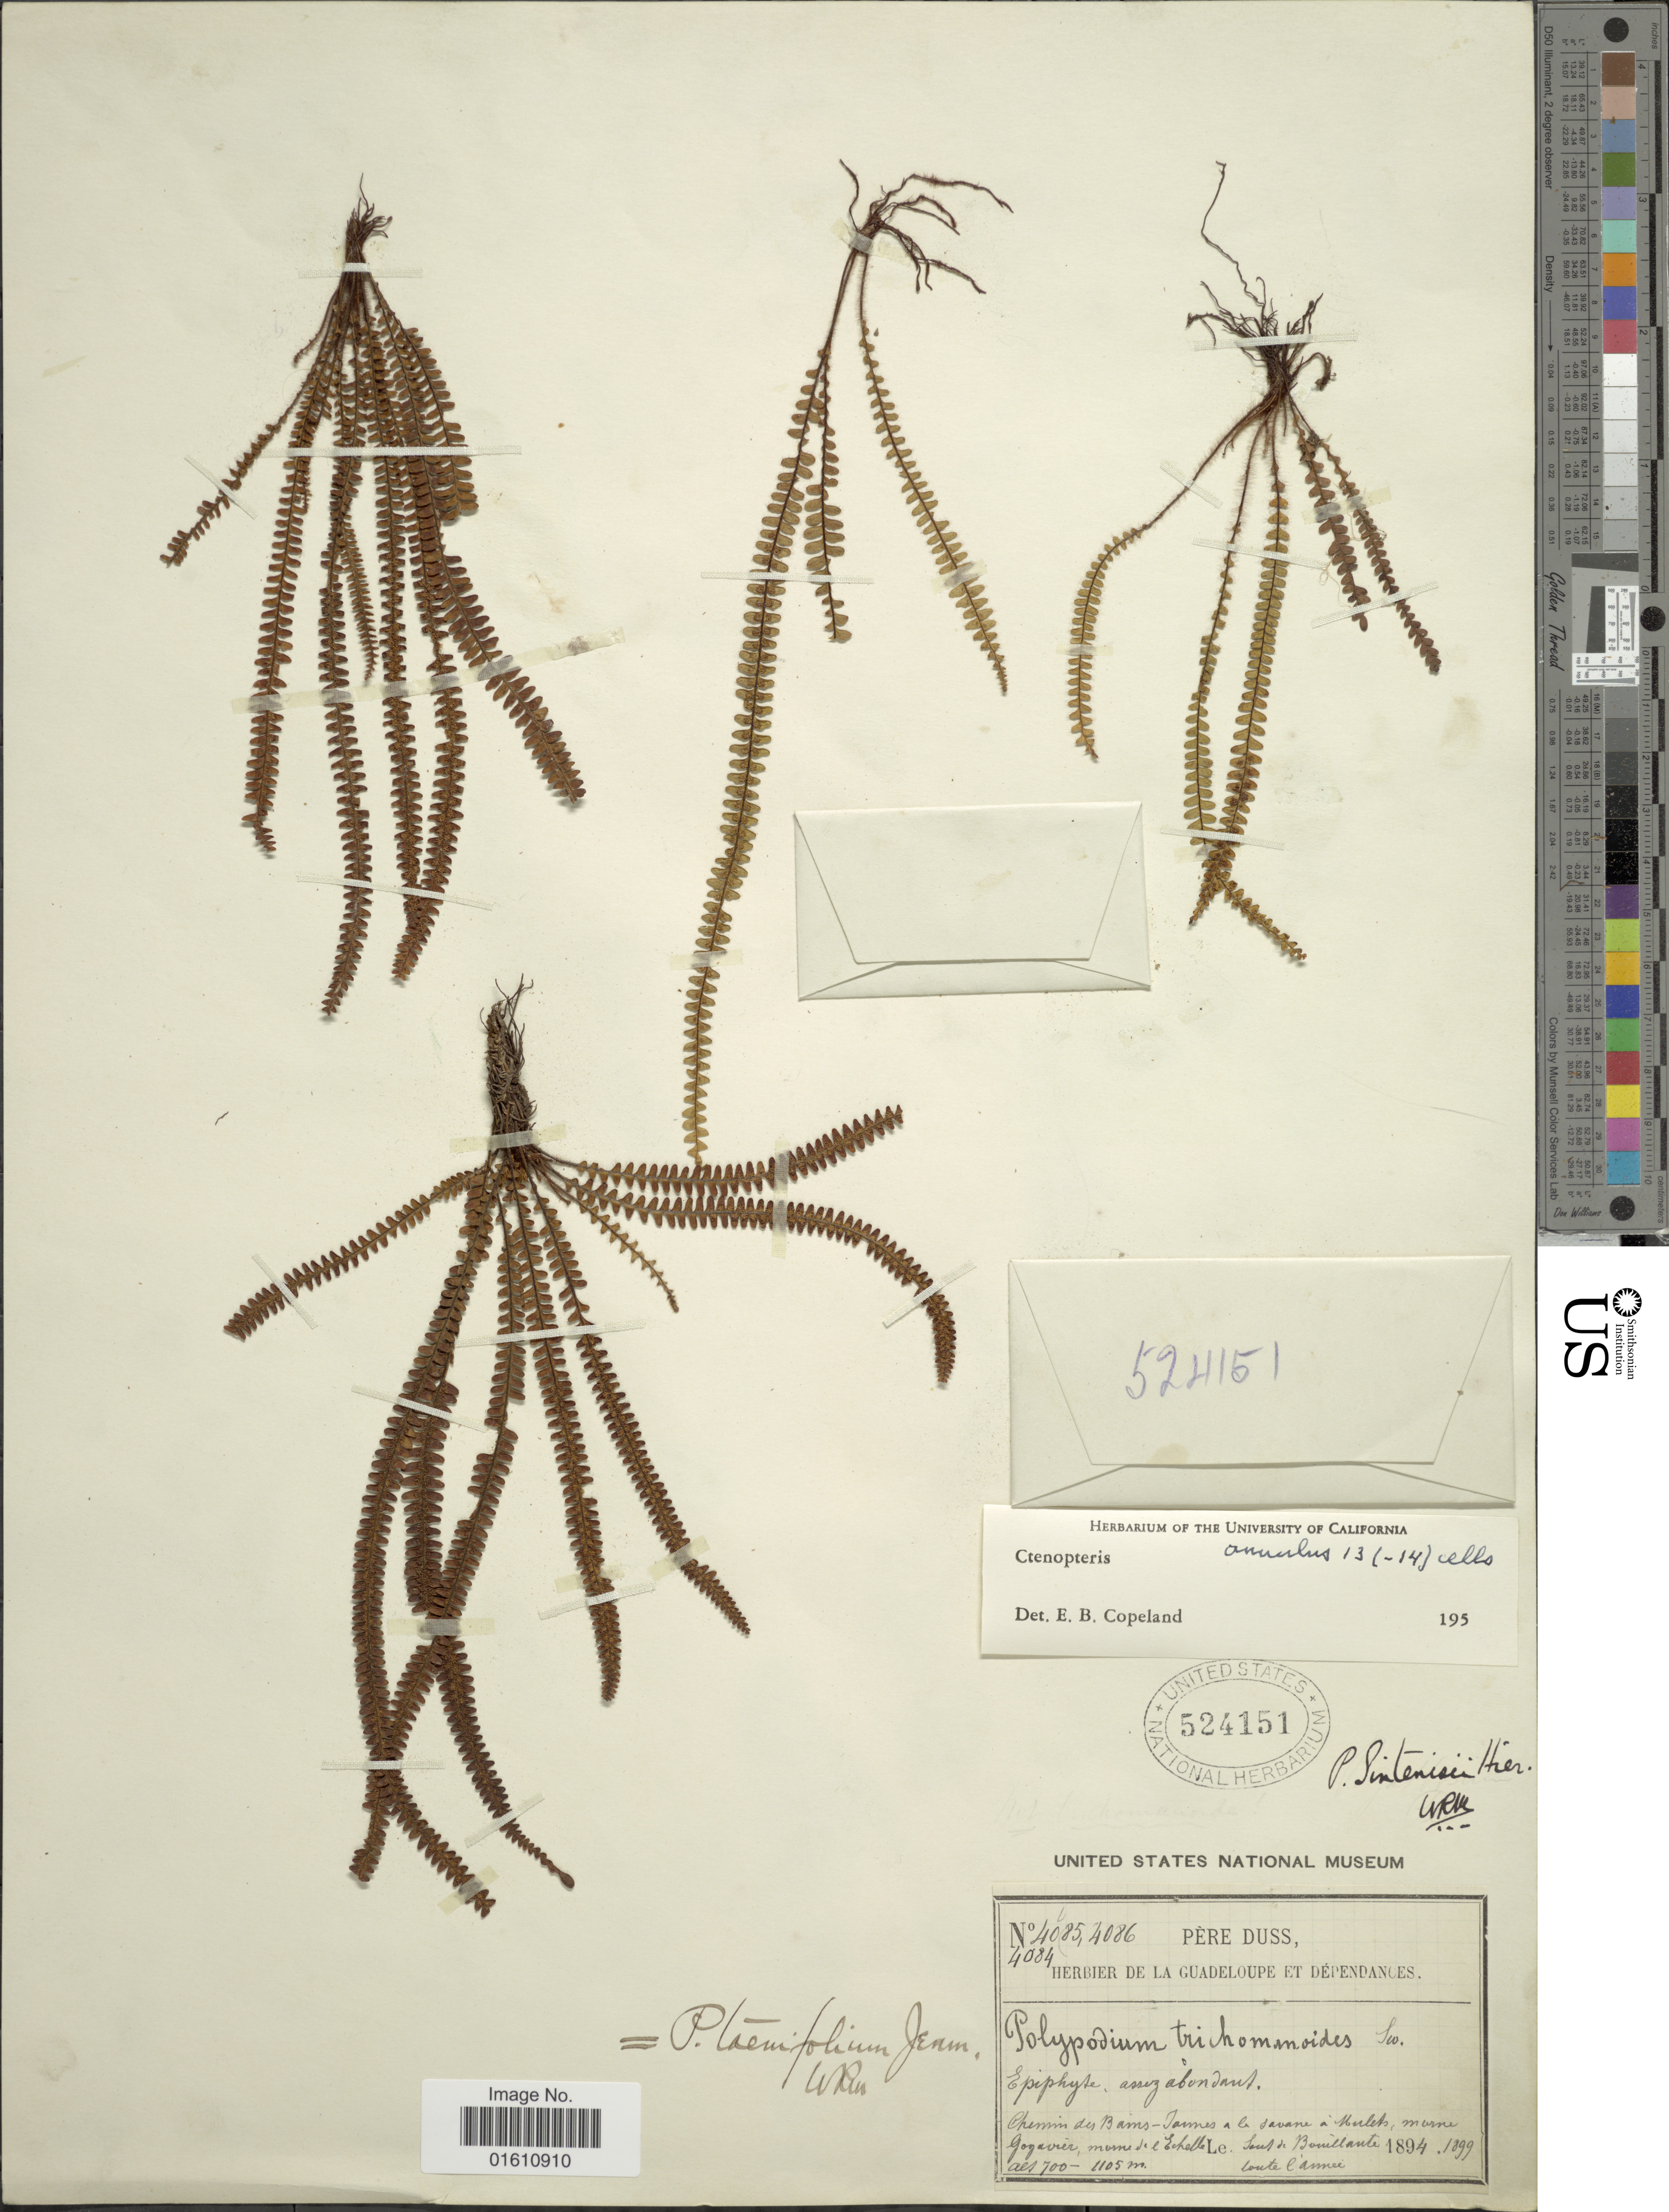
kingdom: Plantae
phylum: Tracheophyta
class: Polypodiopsida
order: Polypodiales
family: Polypodiaceae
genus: Moranopteris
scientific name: Moranopteris taenifolia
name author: (Jenman) R. Y. Hirai & J. Prado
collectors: Père Duss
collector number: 4085/4086/4084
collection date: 1894/1899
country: Guadeloupe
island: Leeward Is.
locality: Chemin du Bains-Jaunes a la Savane à Mulets, Morne Goyavier, Morne de l'Echelle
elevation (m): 700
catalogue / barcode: US 524151